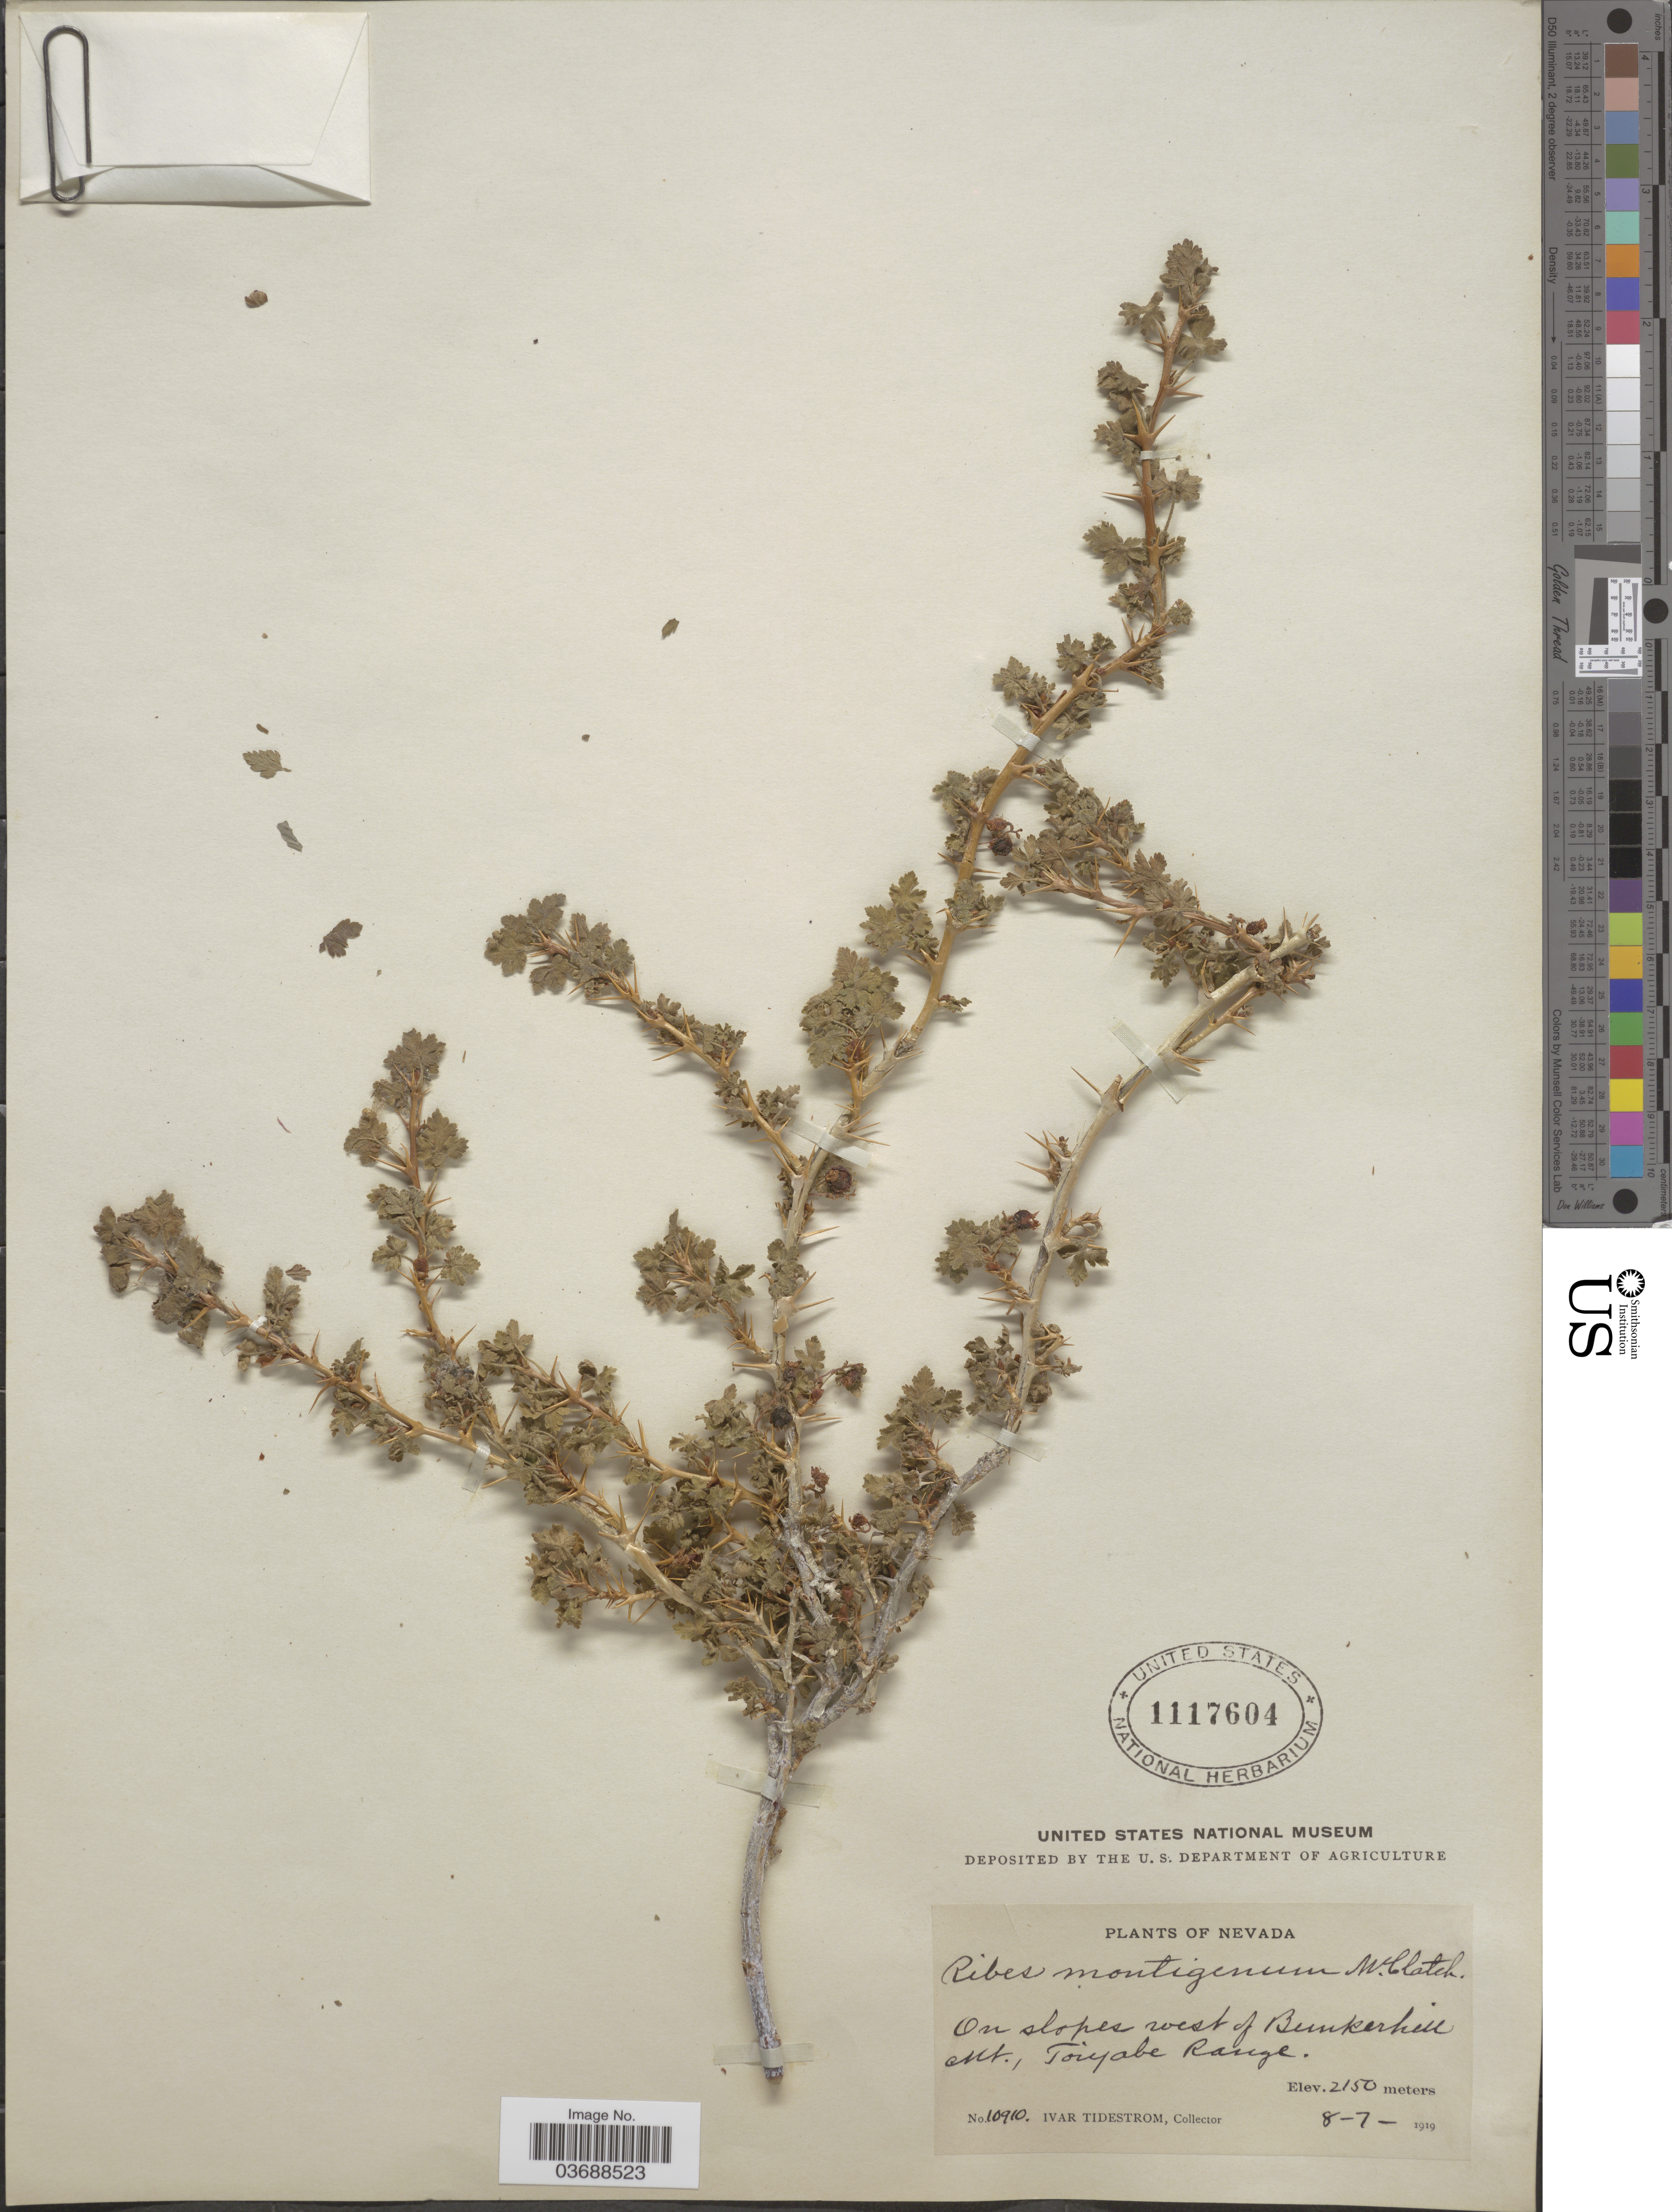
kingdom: Plantae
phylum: Tracheophyta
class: Magnoliopsida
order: Saxifragales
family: Grossulariaceae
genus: Ribes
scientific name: Ribes montigenum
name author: McClatchie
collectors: I. F. Tidestrom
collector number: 10910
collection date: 1919-08-07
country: United States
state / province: Nevada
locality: On slopes west of Bunkerhill Mt., Toiyabe Range.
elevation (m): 2150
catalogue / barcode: US 1117604